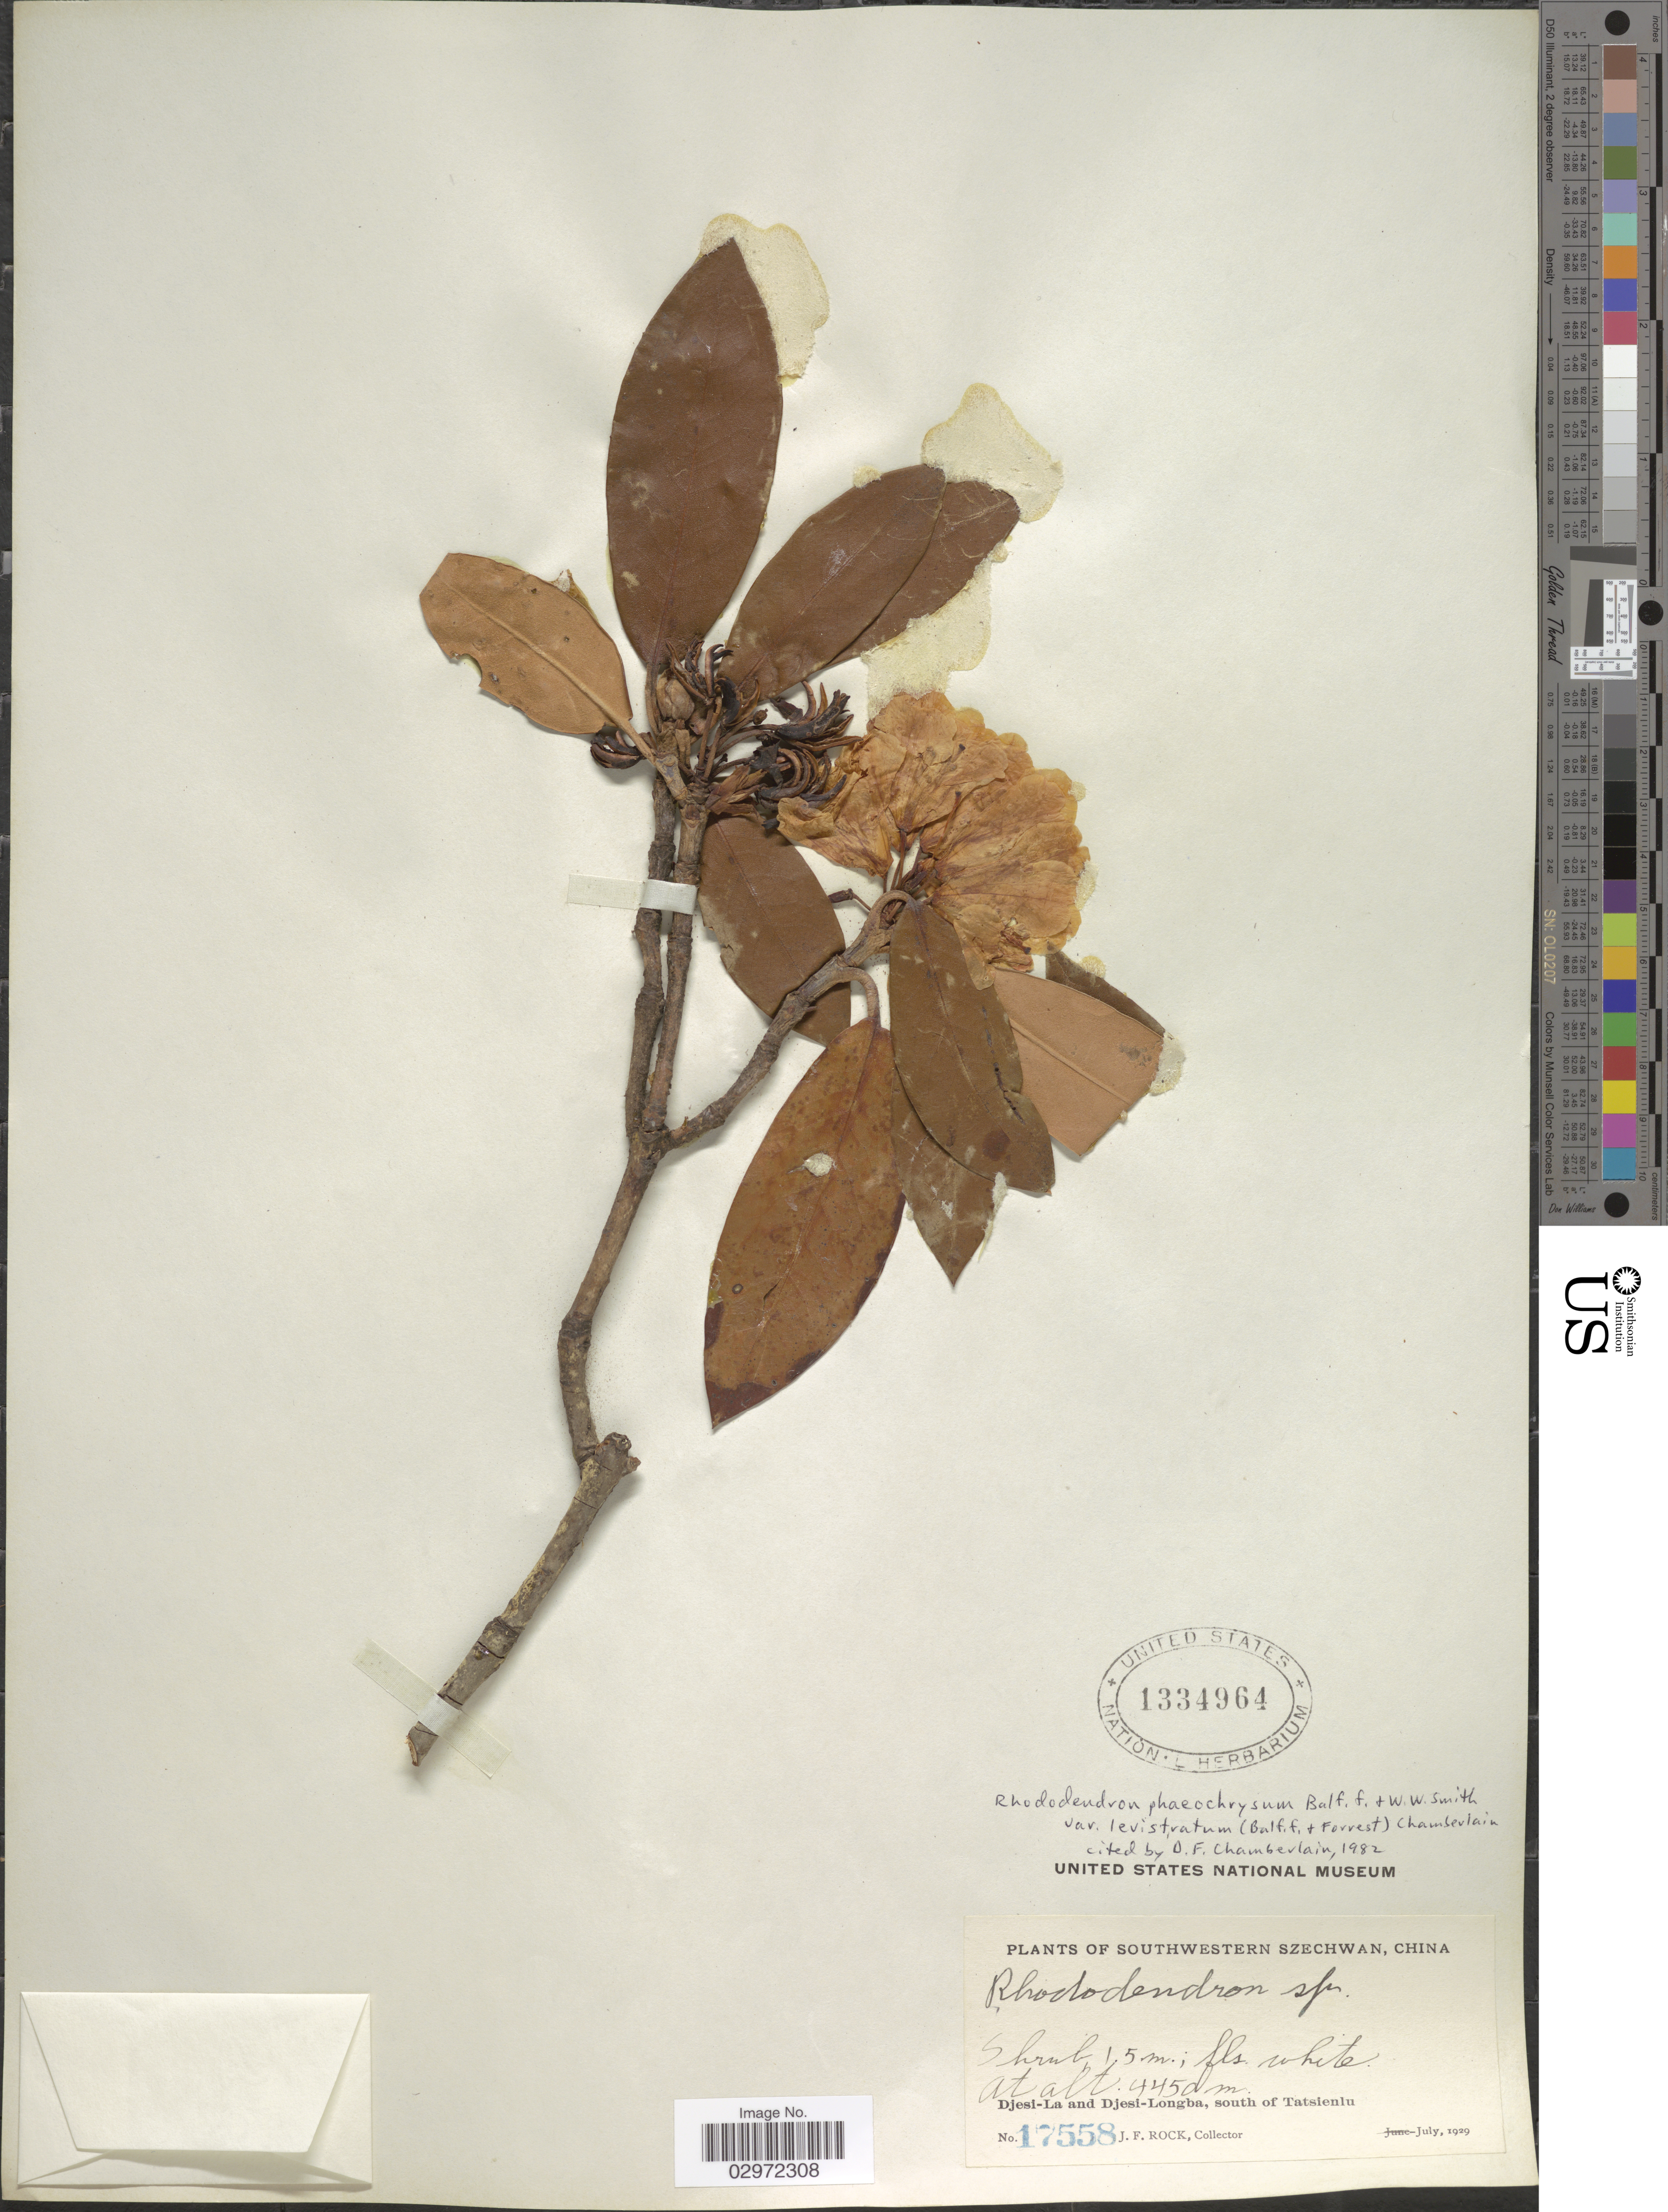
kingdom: Plantae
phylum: Tracheophyta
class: Magnoliopsida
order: Ericales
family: Ericaceae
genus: Rhododendron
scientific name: Rhododendron phaeochrysum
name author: Balf. f. & W.W. Sm.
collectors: J. Rock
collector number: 17558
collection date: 1929-07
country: China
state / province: Sichuan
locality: Southwestern Szechwan, Djesi-La and Djesi-Longba, south of Tatsienlu.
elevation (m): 4450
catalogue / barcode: US 1334964